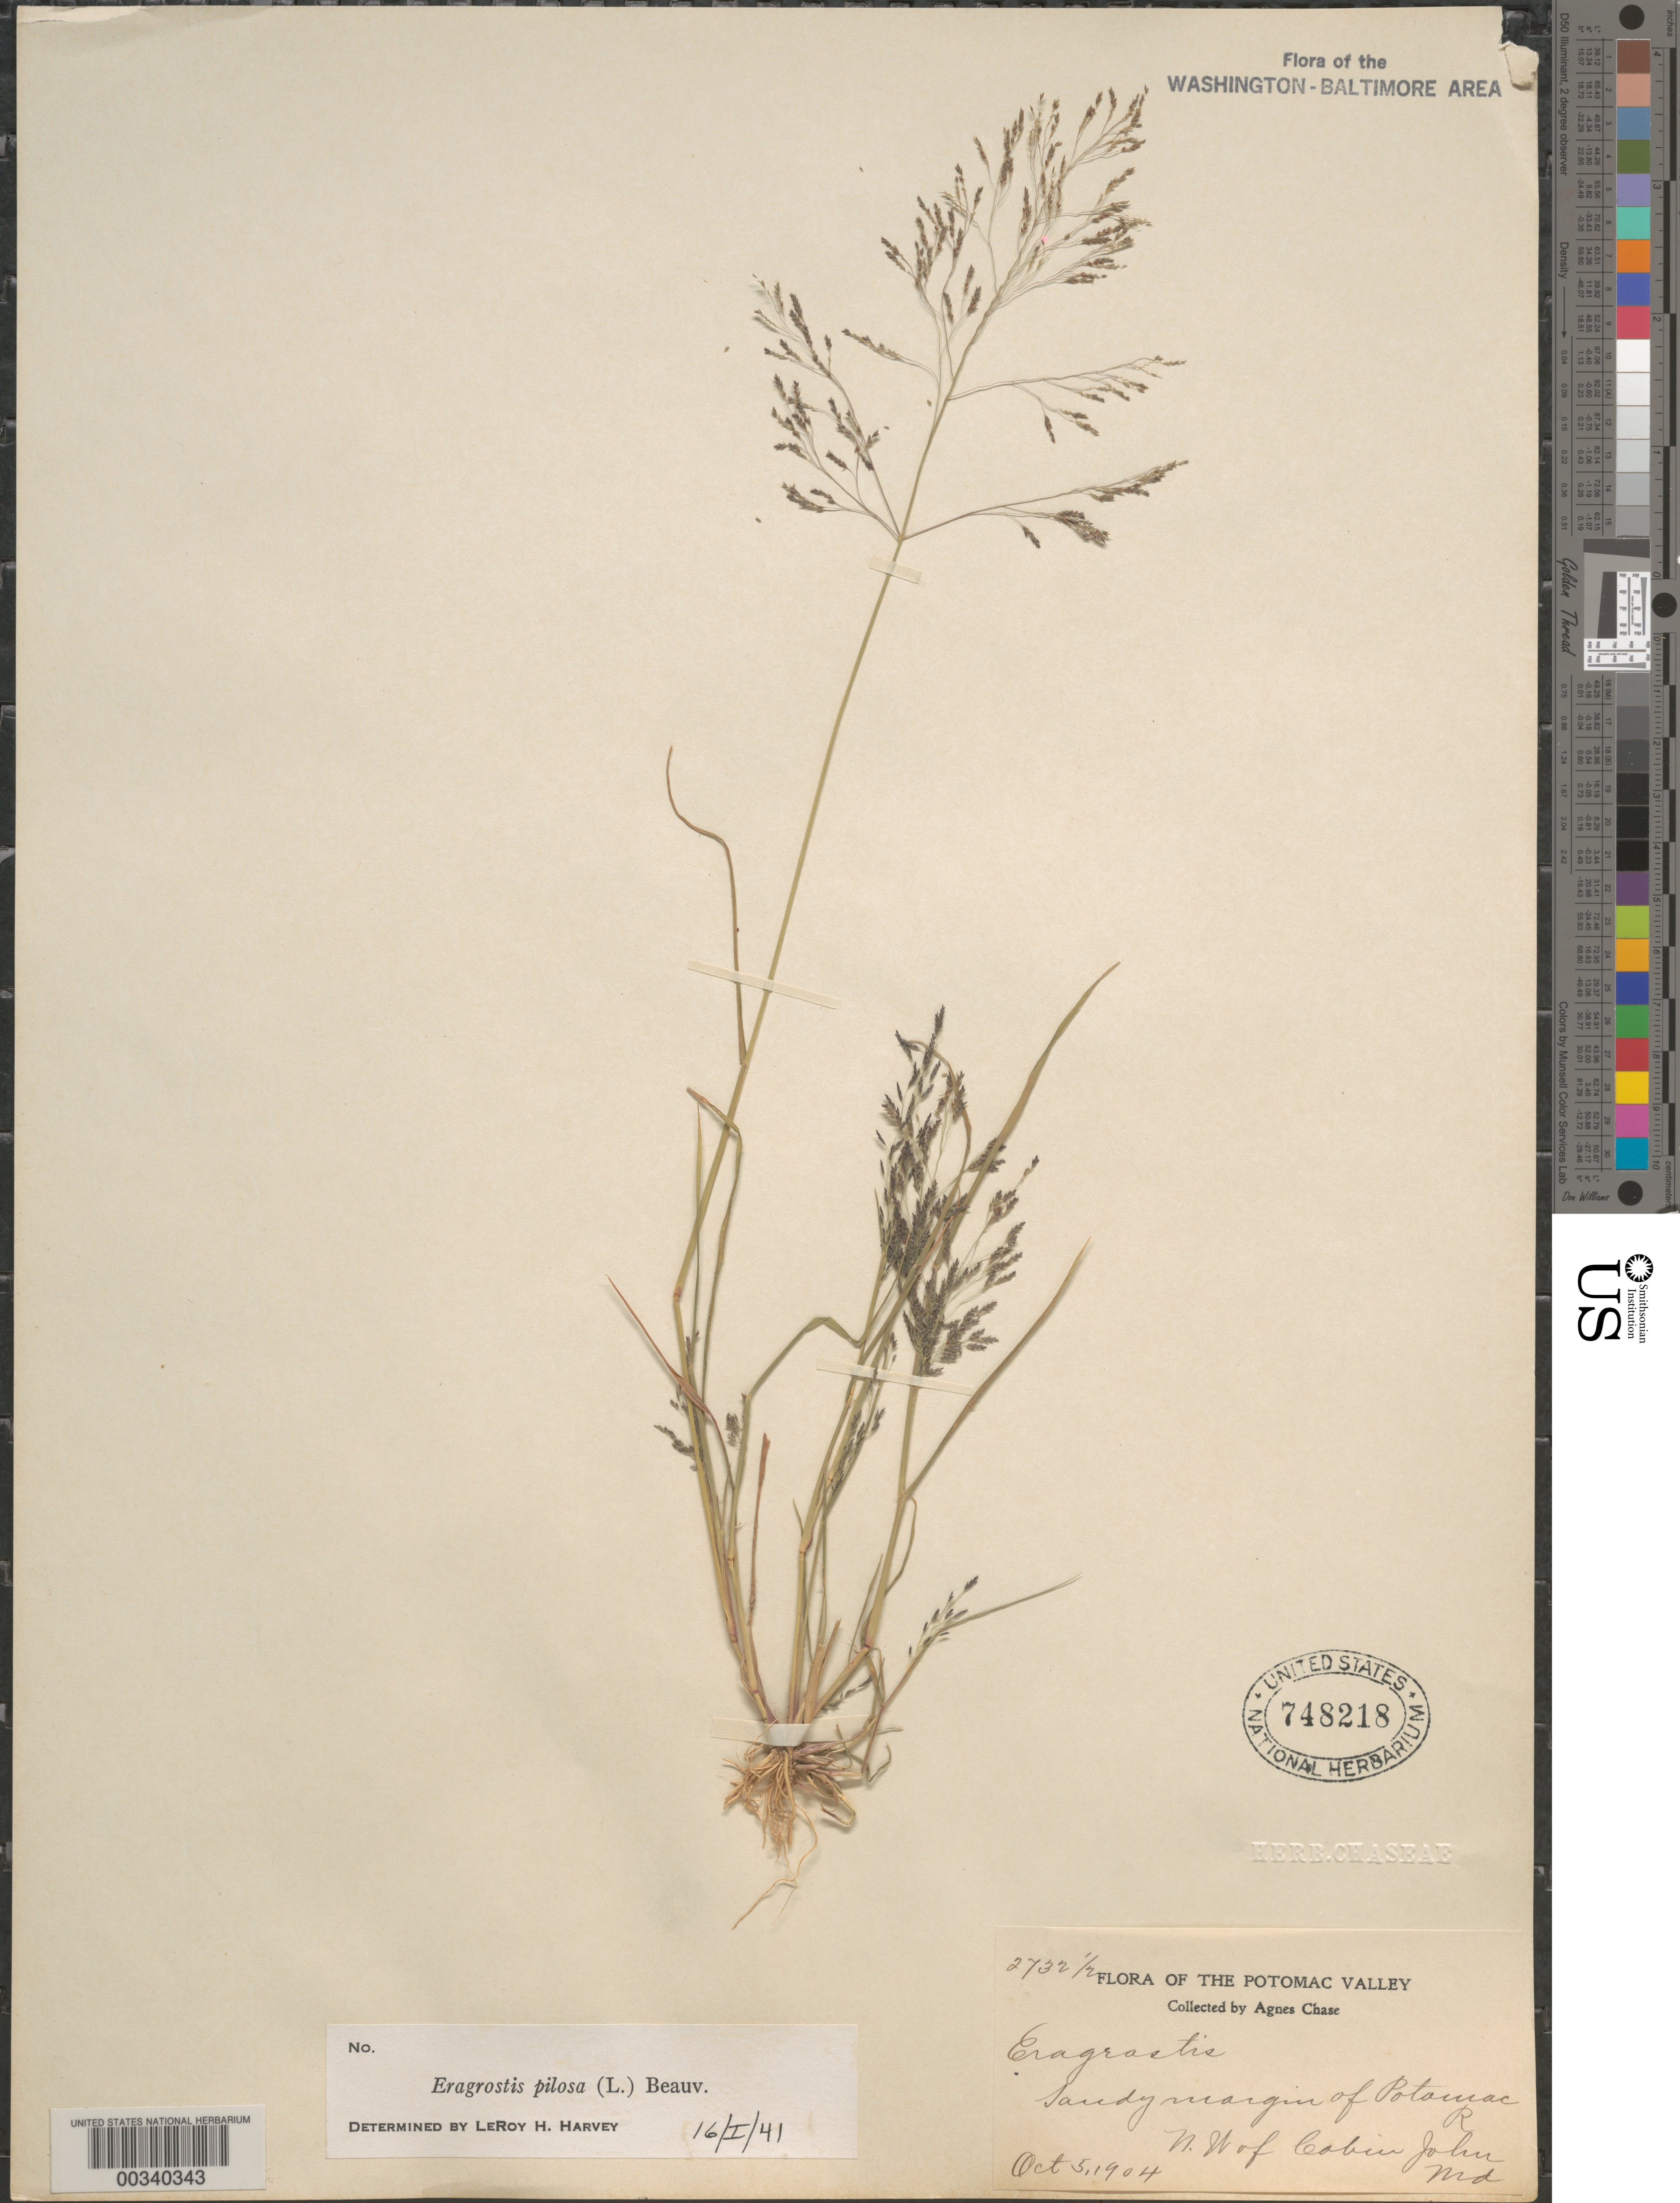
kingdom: Plantae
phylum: Tracheophyta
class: Liliopsida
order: Poales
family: Poaceae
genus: Eragrostis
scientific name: Eragrostis pilosa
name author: (L.) P. Beauv.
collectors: A. Chase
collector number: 2732.5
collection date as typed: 05 Oct 1904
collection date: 1904-10-05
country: United States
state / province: Maryland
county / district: Montgomery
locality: NW of Cabin John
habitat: Sandy margin of Potomac River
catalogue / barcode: US 748218